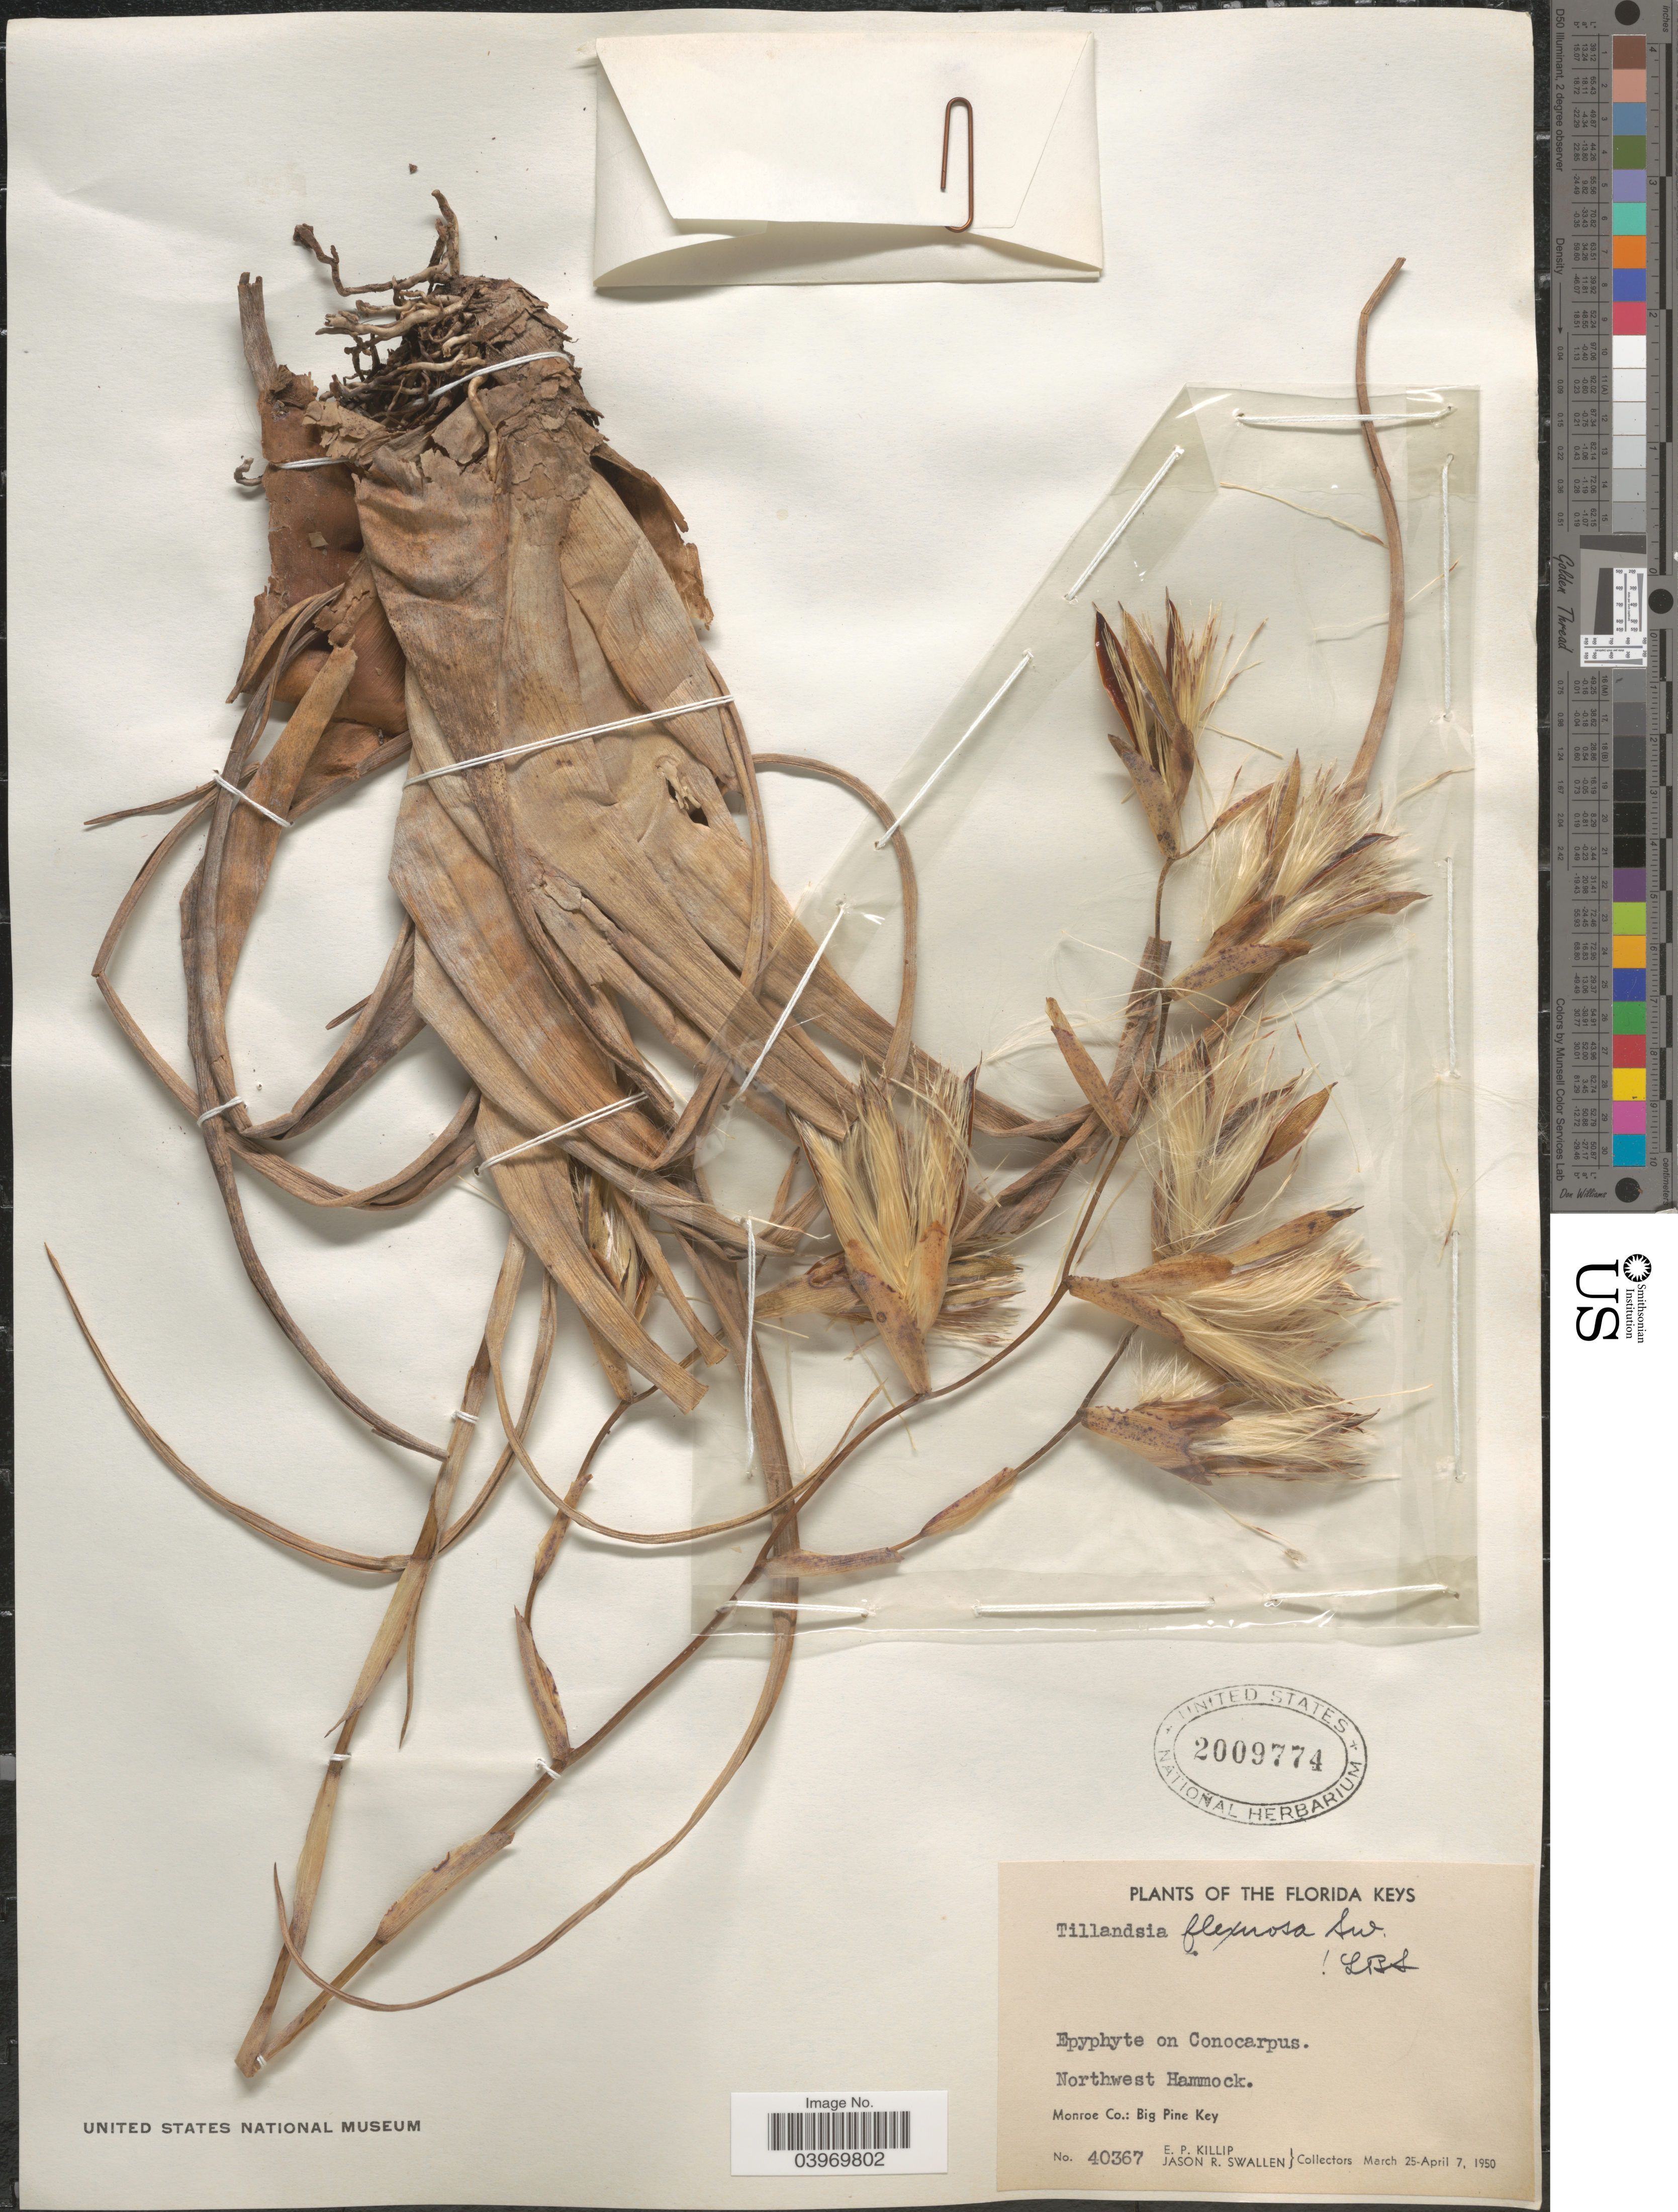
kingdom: Plantae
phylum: Tracheophyta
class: Liliopsida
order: Poales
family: Bromeliaceae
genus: Tillandsia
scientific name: Tillandsia flexuosa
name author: Sw.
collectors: E. P. Killip & J. R. Swallen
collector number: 40367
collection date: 1950-03-25/1950-04-07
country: United States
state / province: Florida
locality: The Florida Keys. Northwest Hammock. Monroe Co.: Big Pine Key.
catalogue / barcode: US 2009774